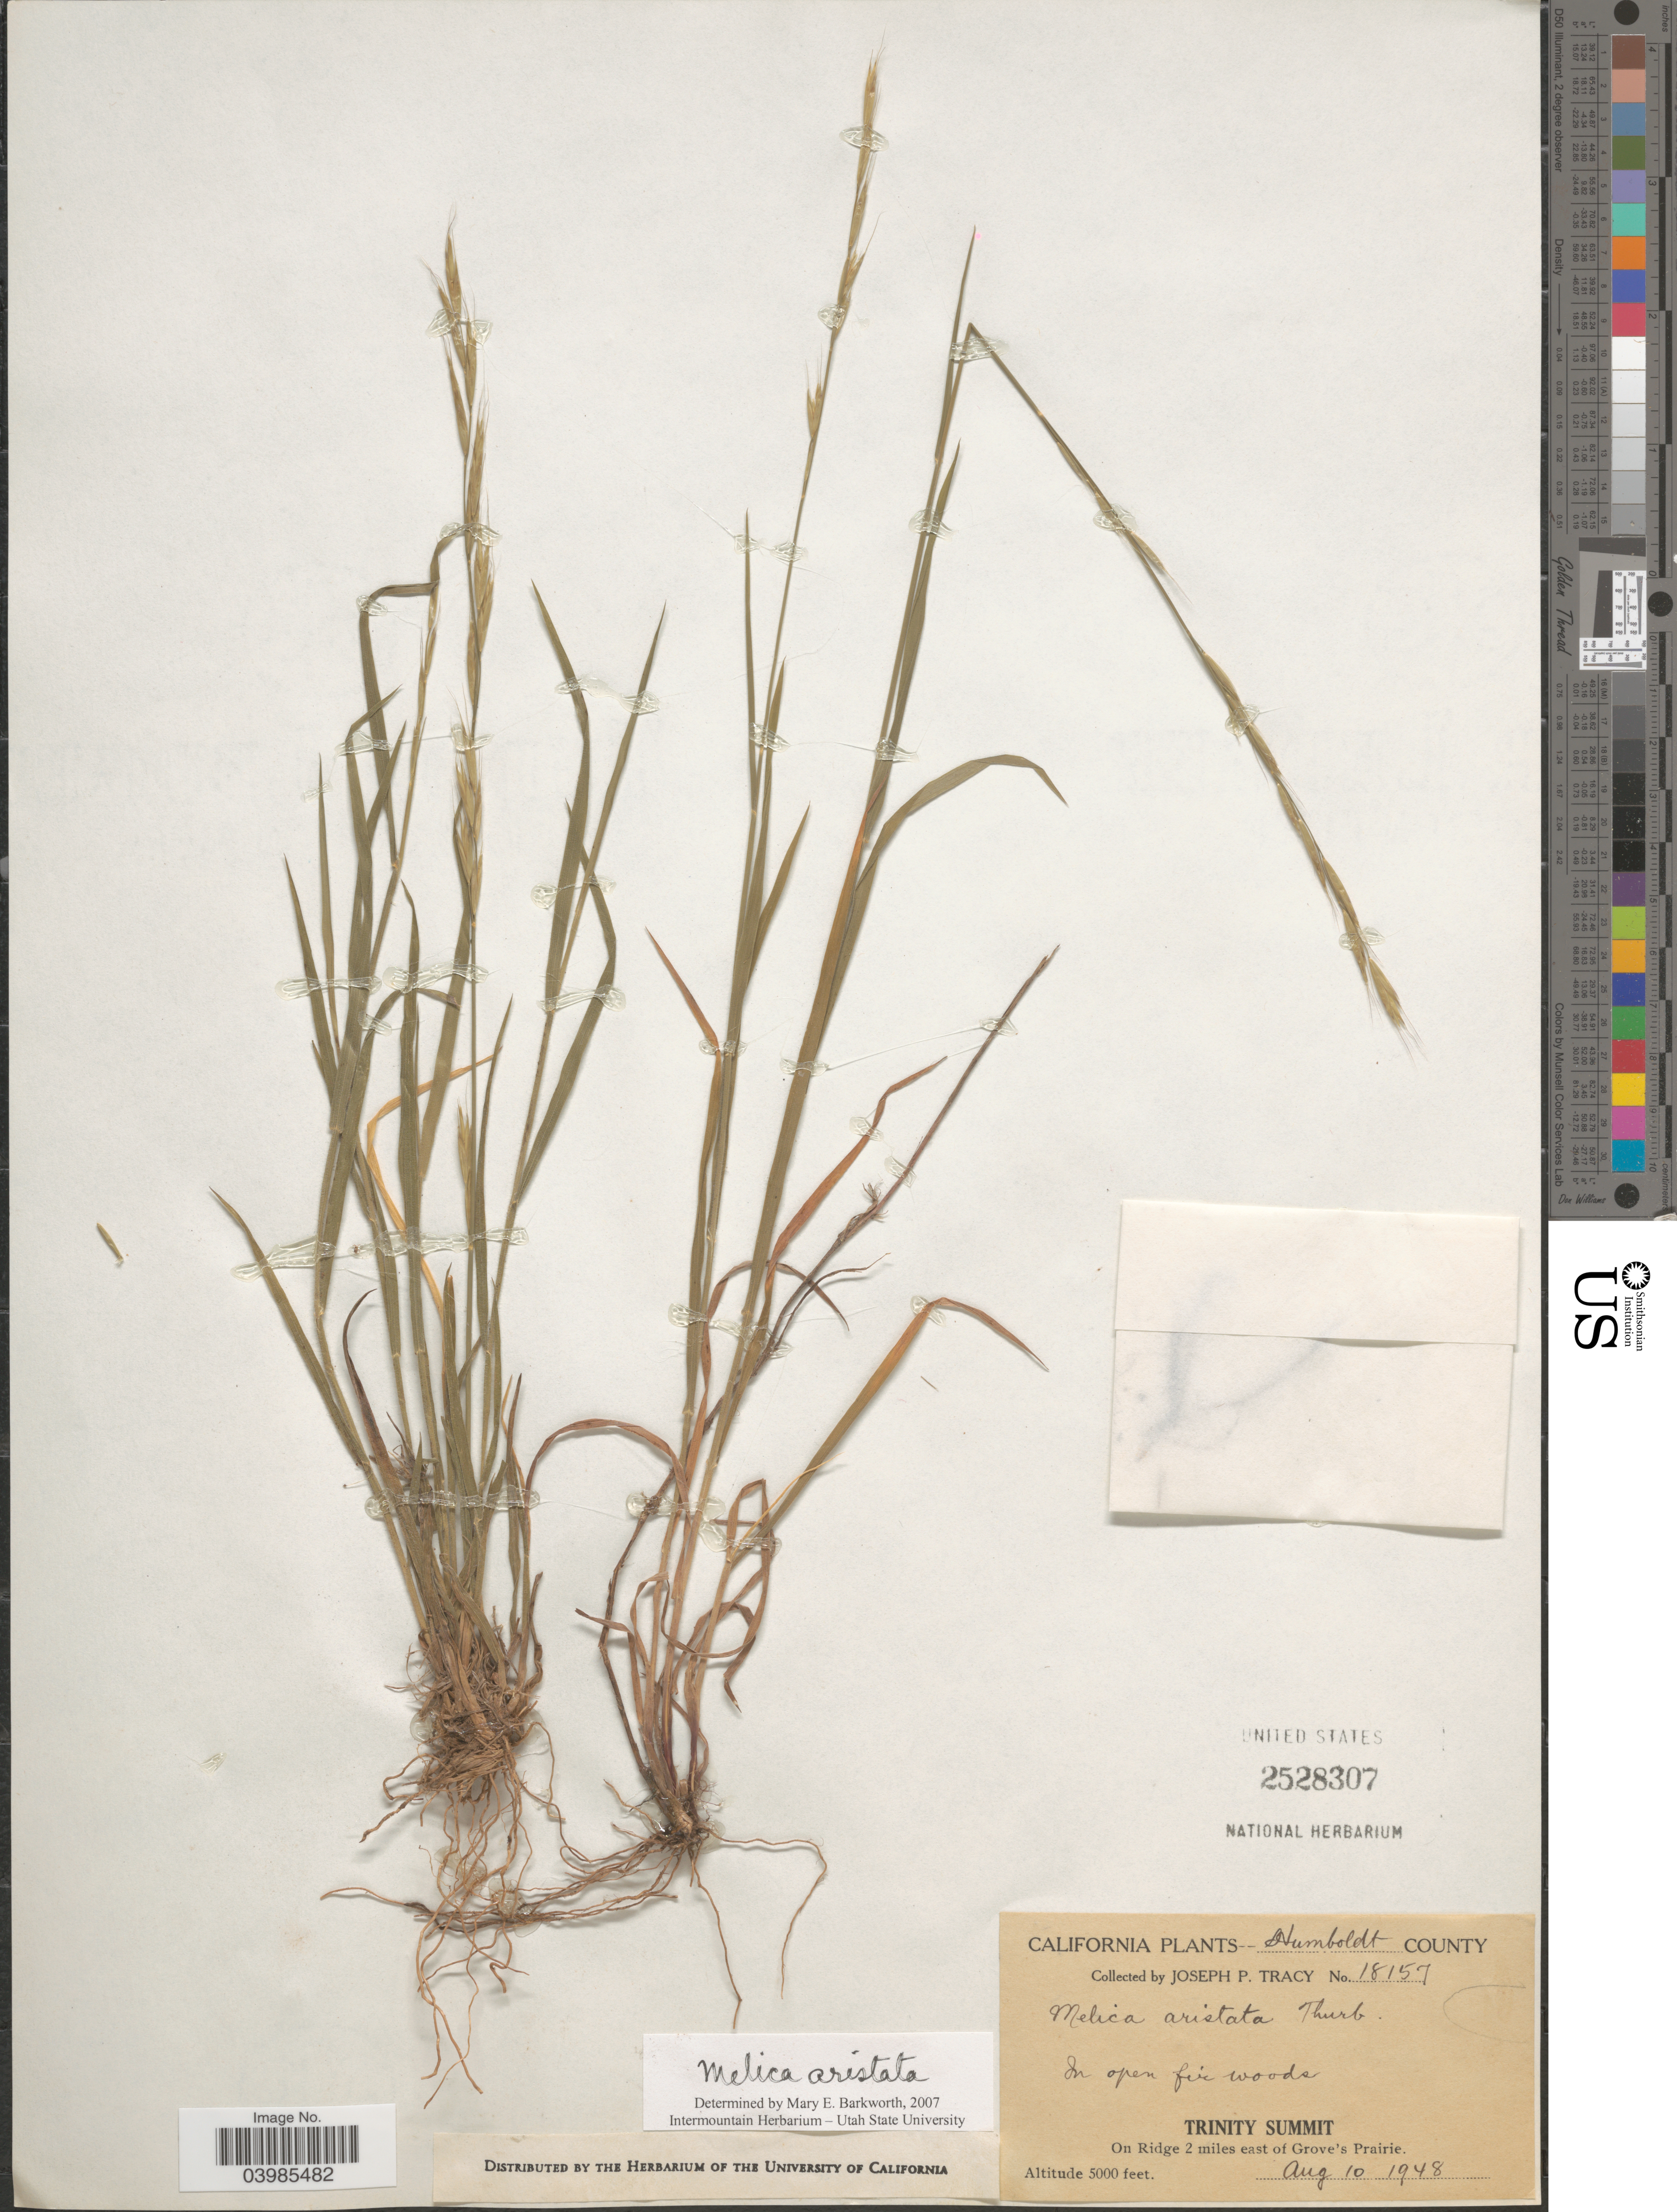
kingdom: Plantae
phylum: Tracheophyta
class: Liliopsida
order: Poales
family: Poaceae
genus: Melica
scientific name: Melica aristata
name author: Thurb. ex Bol.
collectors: J. Tracy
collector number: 18157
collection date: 1948-08-10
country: United States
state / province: California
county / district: Humboldt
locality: Humboldt County. Trinity Summit. On Ridge 2 miles east of Grove's Prairie.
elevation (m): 1524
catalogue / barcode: US 2528307